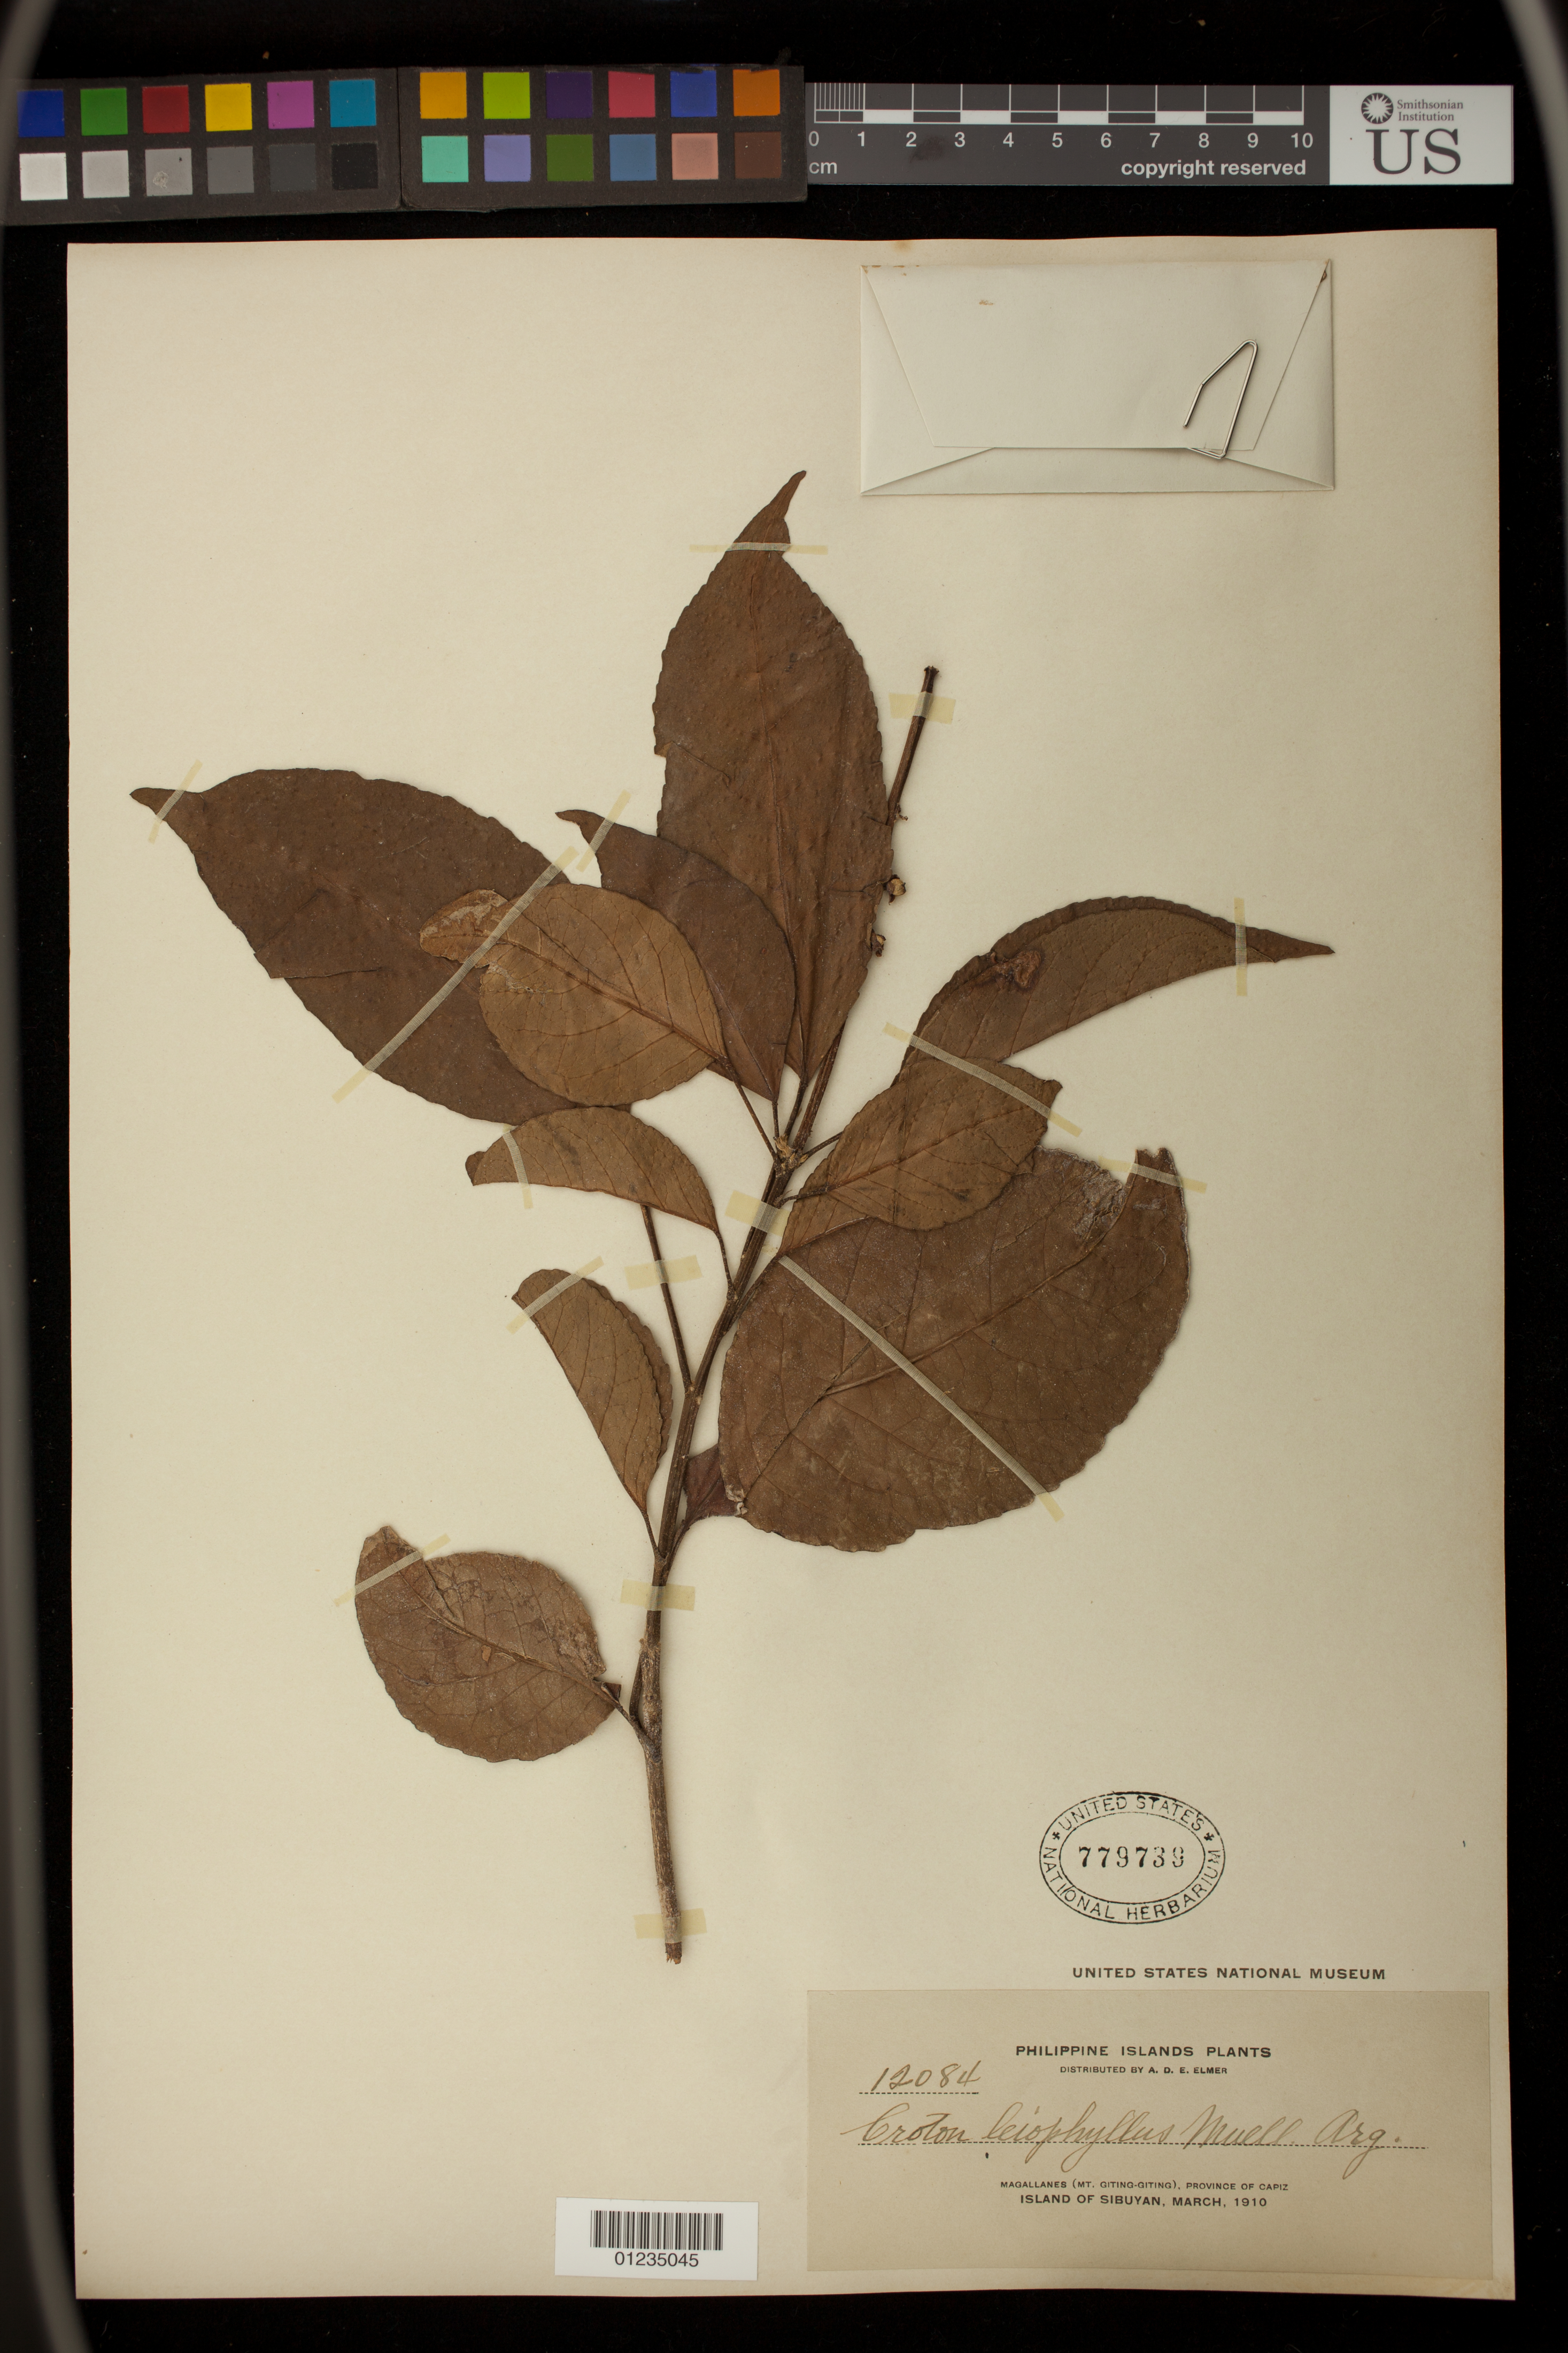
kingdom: Plantae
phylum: Tracheophyta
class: Magnoliopsida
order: Malpighiales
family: Euphorbiaceae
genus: Croton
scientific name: Croton leiophyllus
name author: Müll. Arg.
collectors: A. D. E. Elmer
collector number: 12084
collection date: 1910-03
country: Philippines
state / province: Western Visayas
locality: Magallanes (Mt. Giting-Giting).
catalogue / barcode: US 779739